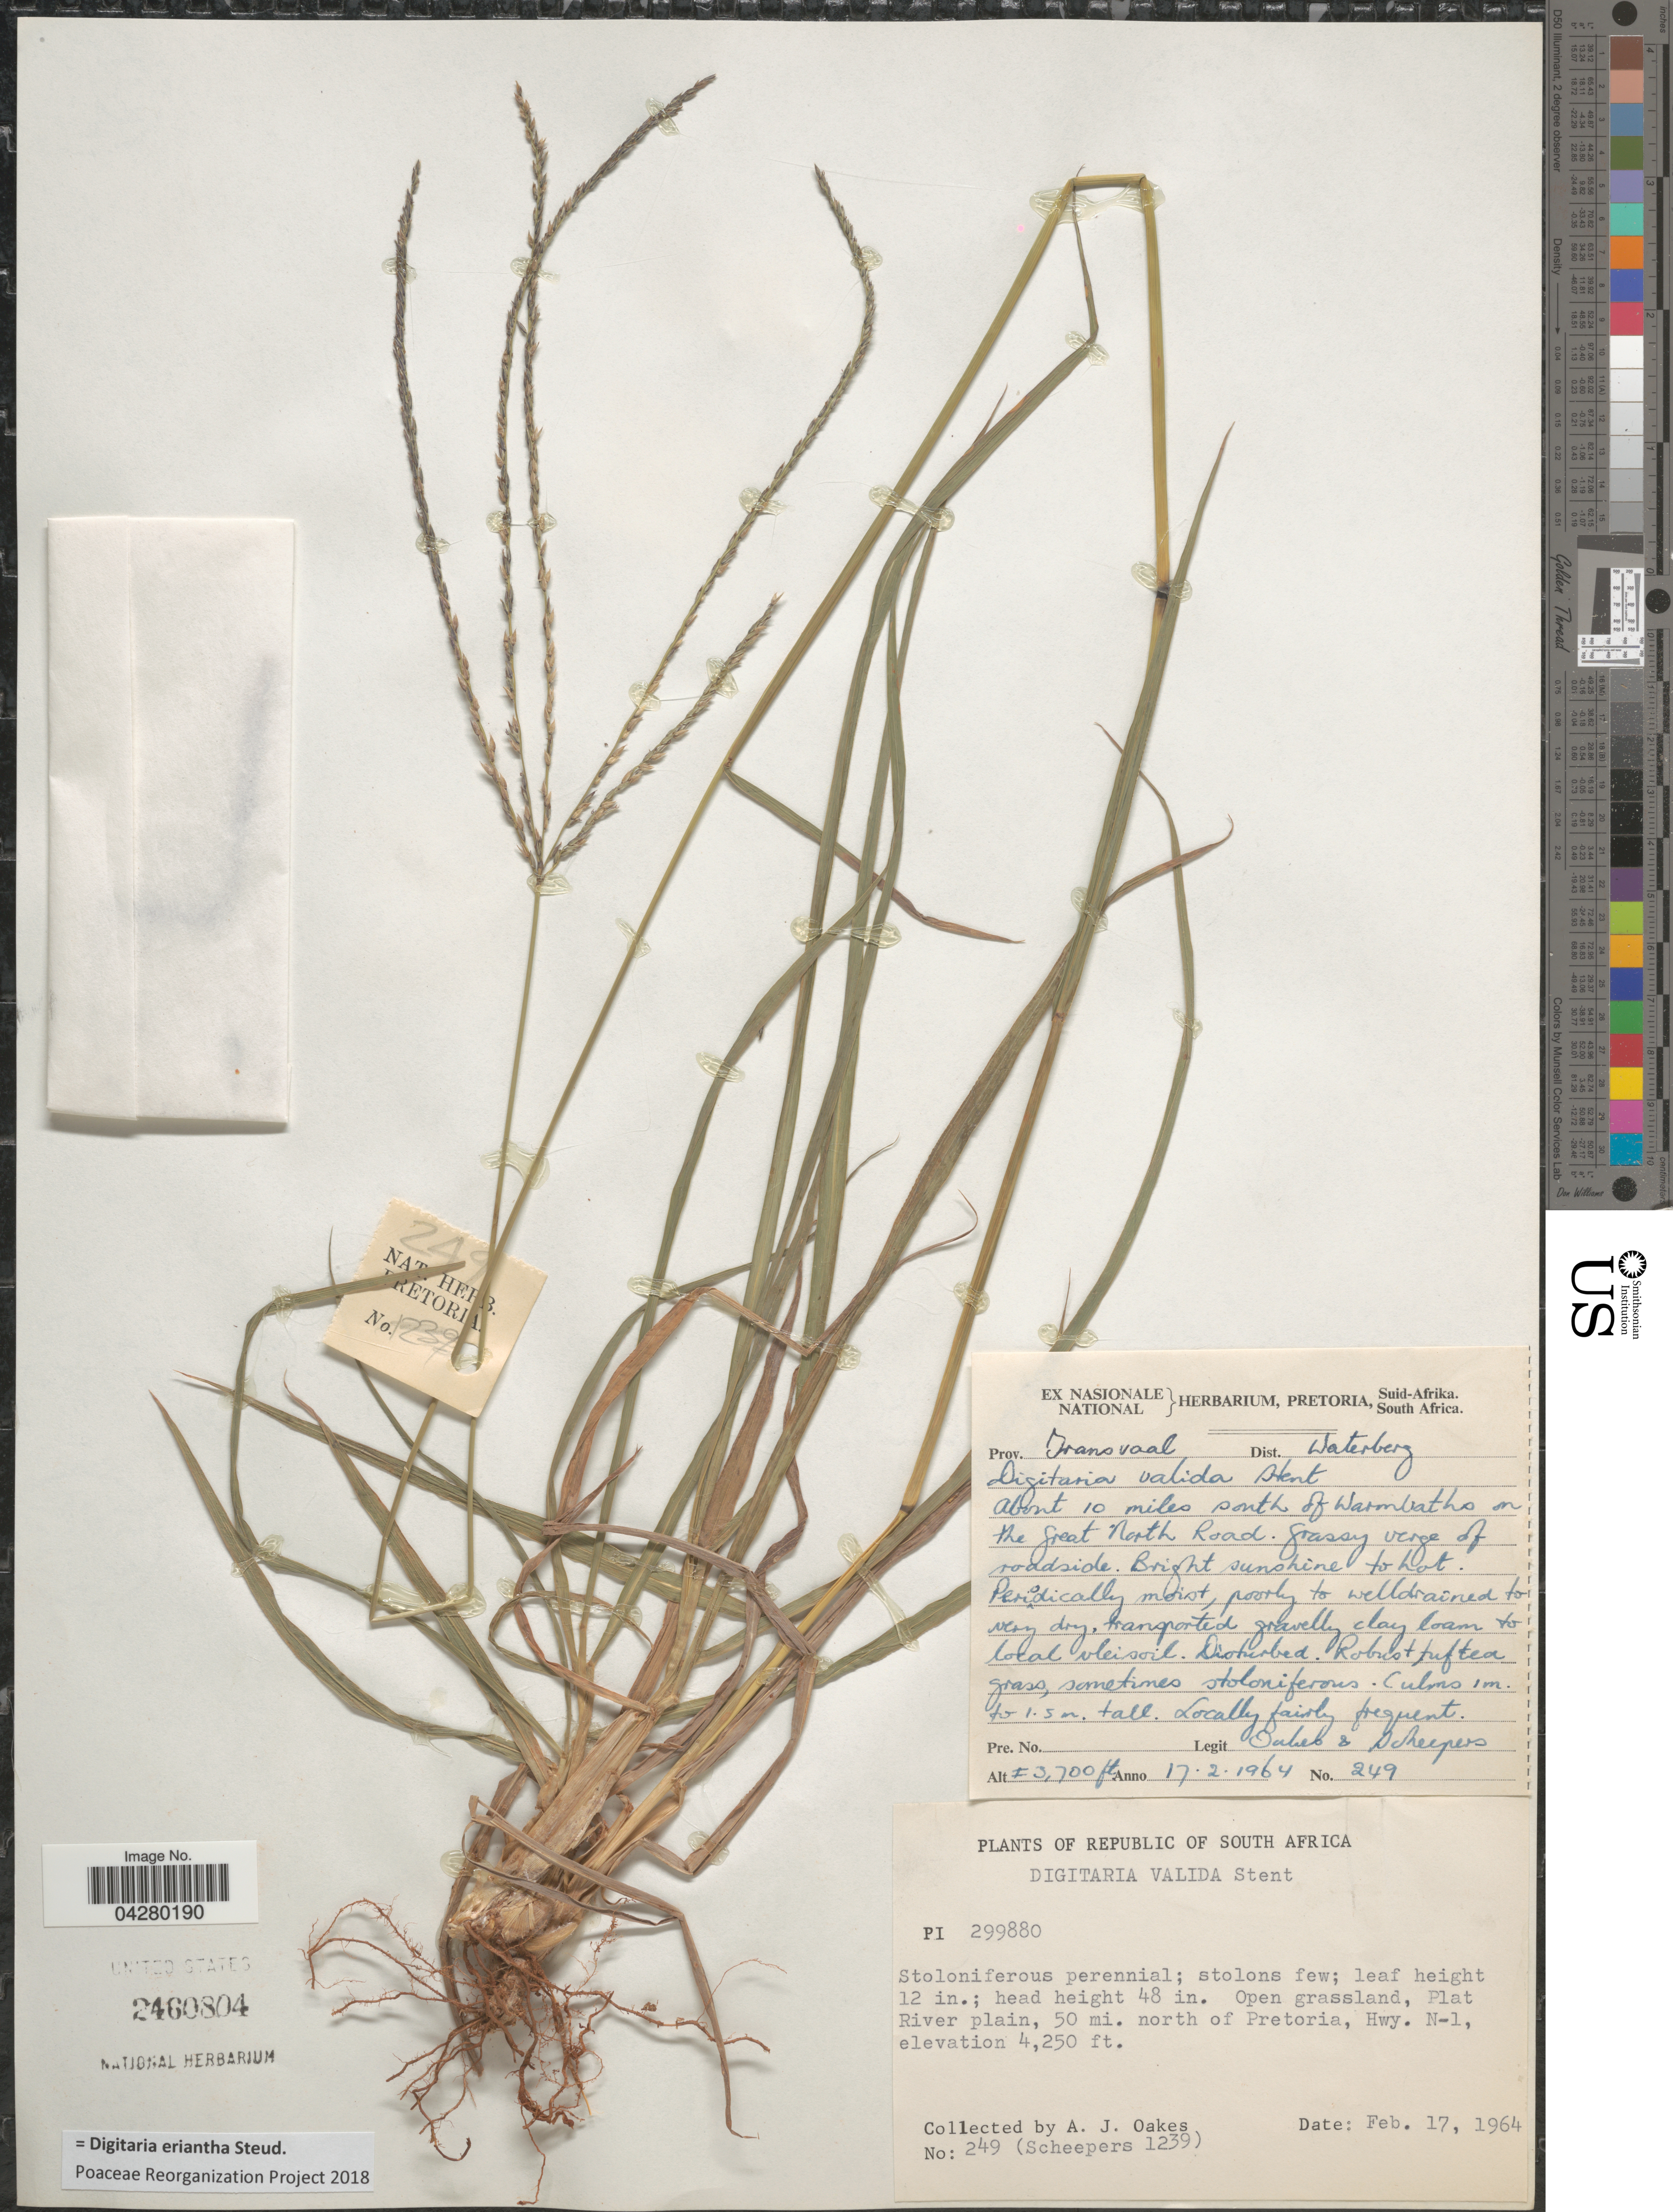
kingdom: Plantae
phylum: Tracheophyta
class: Liliopsida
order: Poales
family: Poaceae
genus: Digitaria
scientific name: Digitaria eriantha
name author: Steud.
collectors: A. Oakes & J. Scheepers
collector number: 249/1239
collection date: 1964-02-17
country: South Africa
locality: Prov. Transvaal. Dist. Waterberg. About 10 miles south of Warmbaths on the Great North Road. Grassy verge of roadside. Open grassland, Plat River plain, 50 mi. north of Pretoria, Hwy. N-1.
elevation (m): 1128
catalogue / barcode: US 2460804